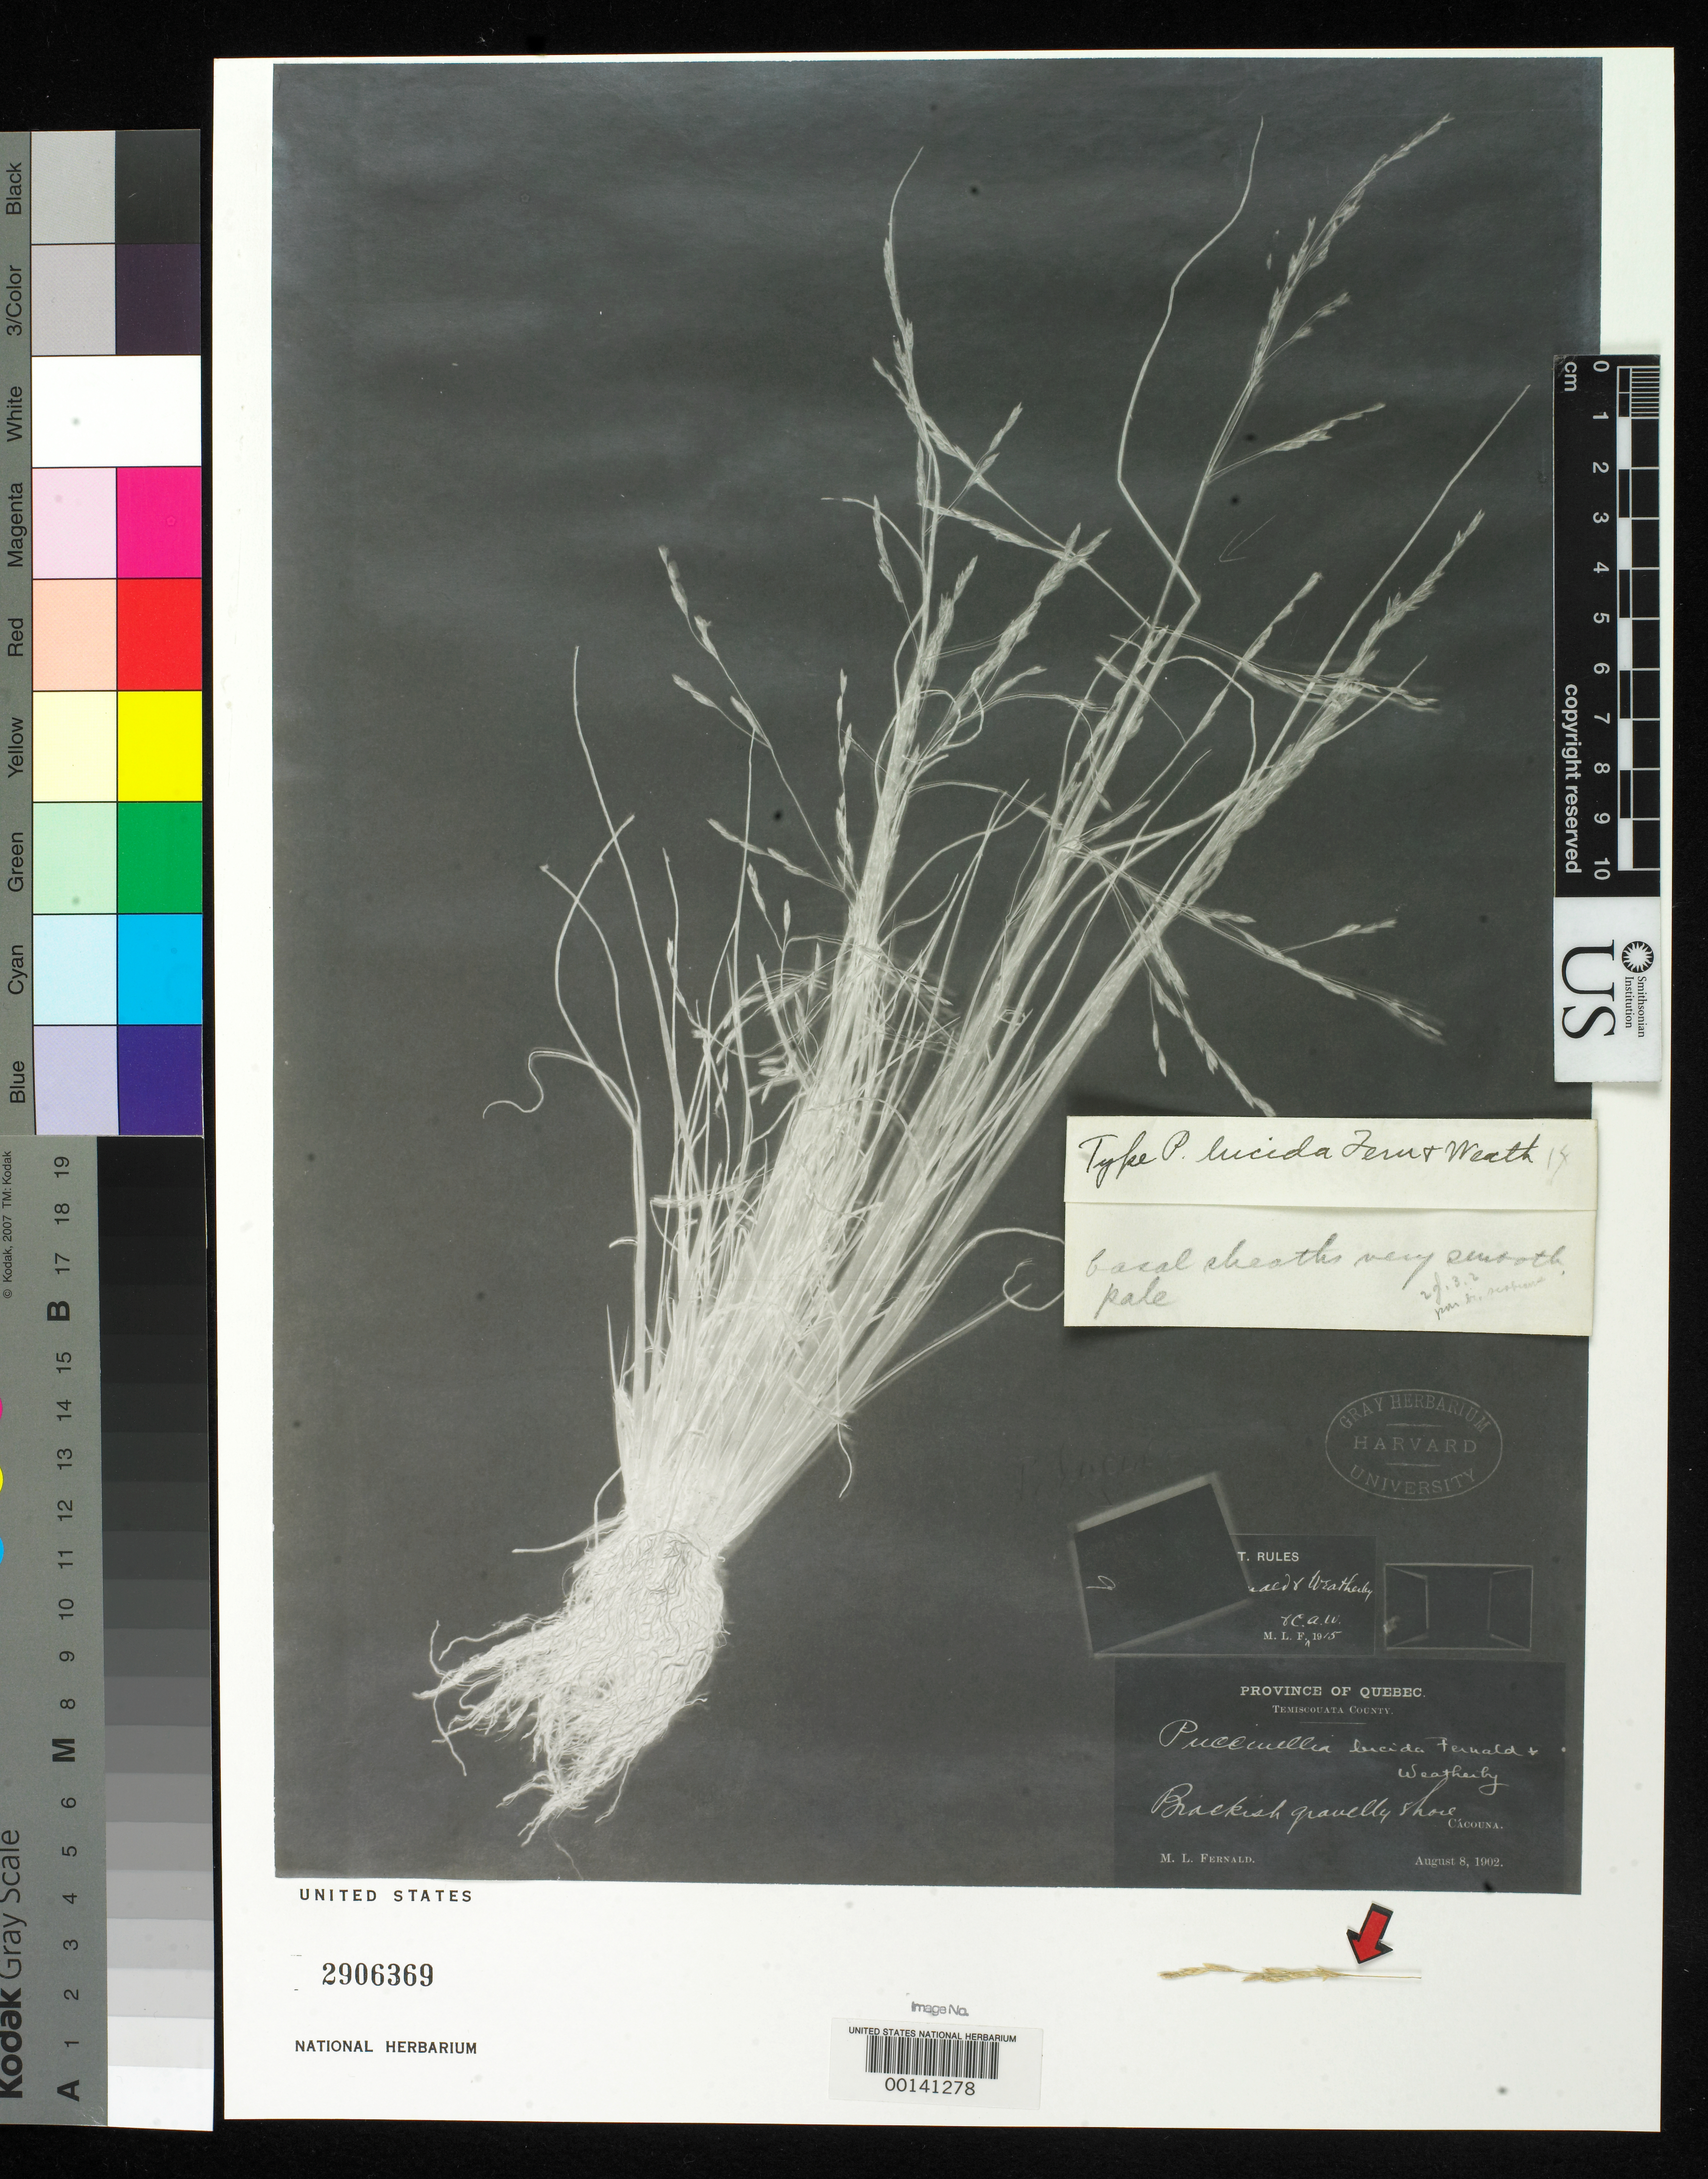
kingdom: Plantae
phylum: Tracheophyta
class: Liliopsida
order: Poales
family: Poaceae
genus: Puccinellia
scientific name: Puccinellia lucida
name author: Fernald & Weath.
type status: Type Fragment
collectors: M. L. Fernald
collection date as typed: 08 Aug 1902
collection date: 1902-08-08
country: Canada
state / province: Quebec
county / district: Temiscouata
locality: Cacouna.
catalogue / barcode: US 2906369